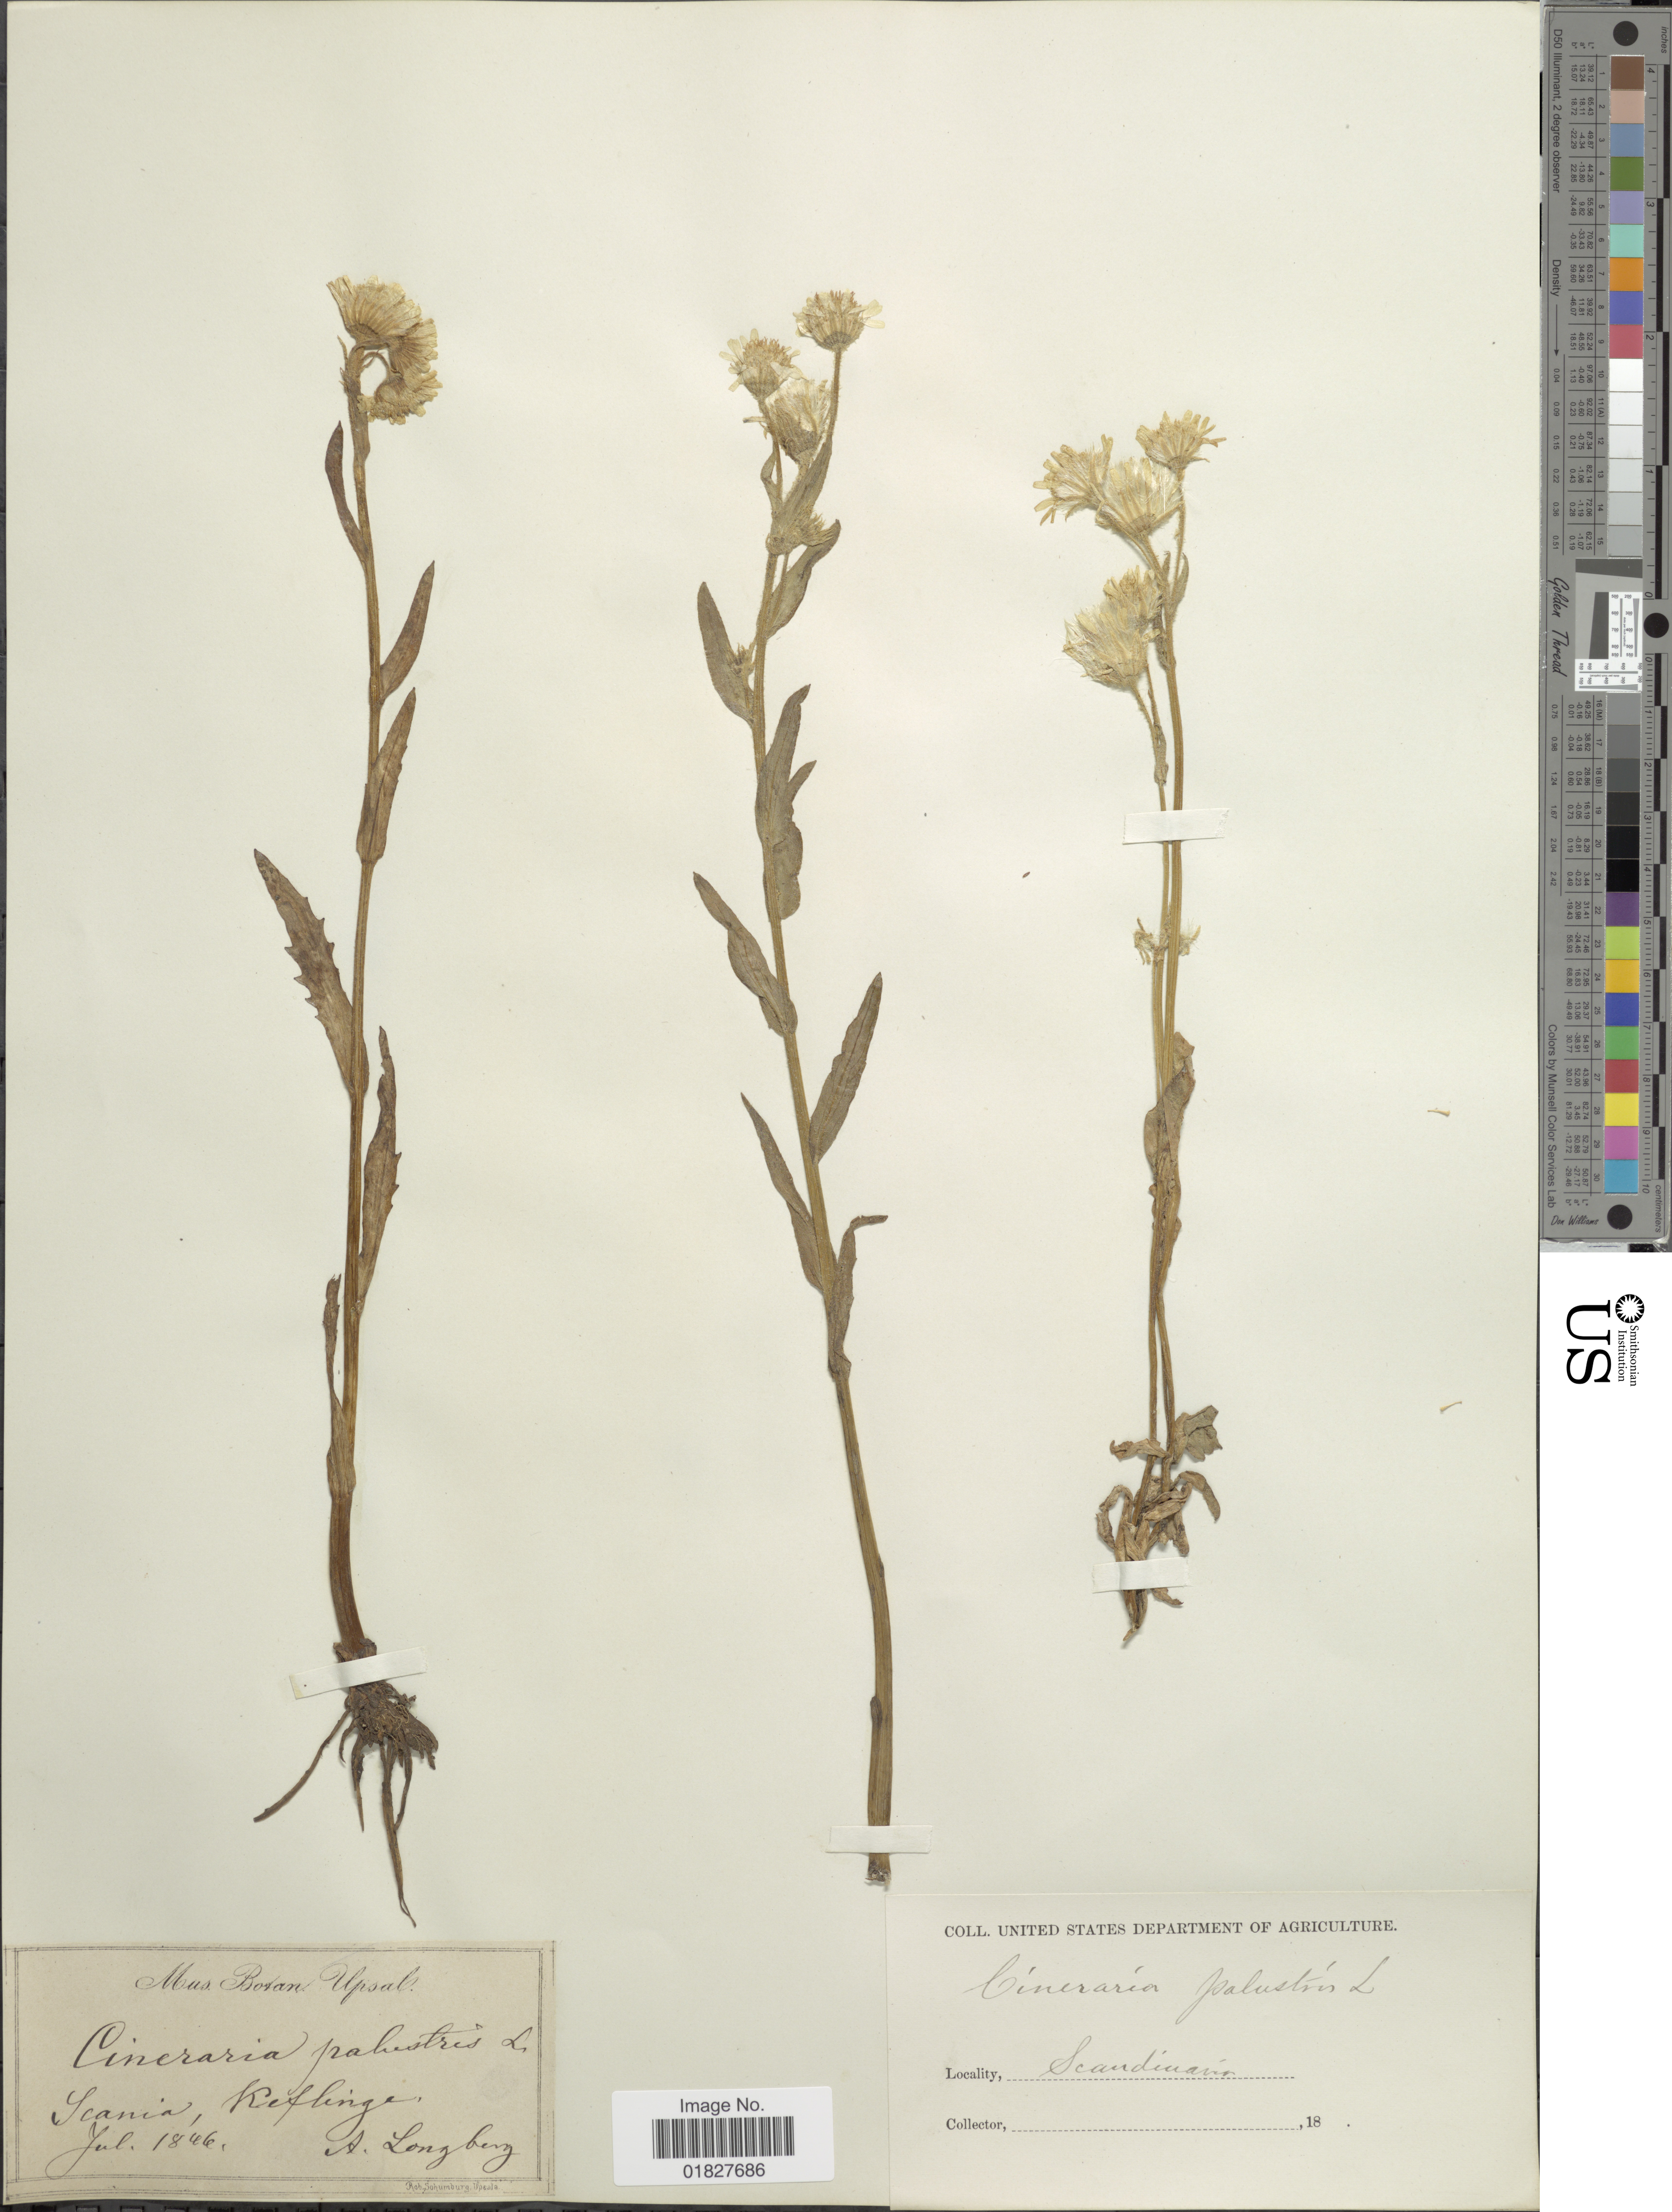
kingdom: Plantae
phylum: Tracheophyta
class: Magnoliopsida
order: Asterales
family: Asteraceae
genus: Cineraria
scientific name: Cineraria palustris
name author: (L.) L.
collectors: A. Longberg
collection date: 1846-07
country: Sweden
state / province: Skåne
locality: Scandinavia, Scania, Keflinge.